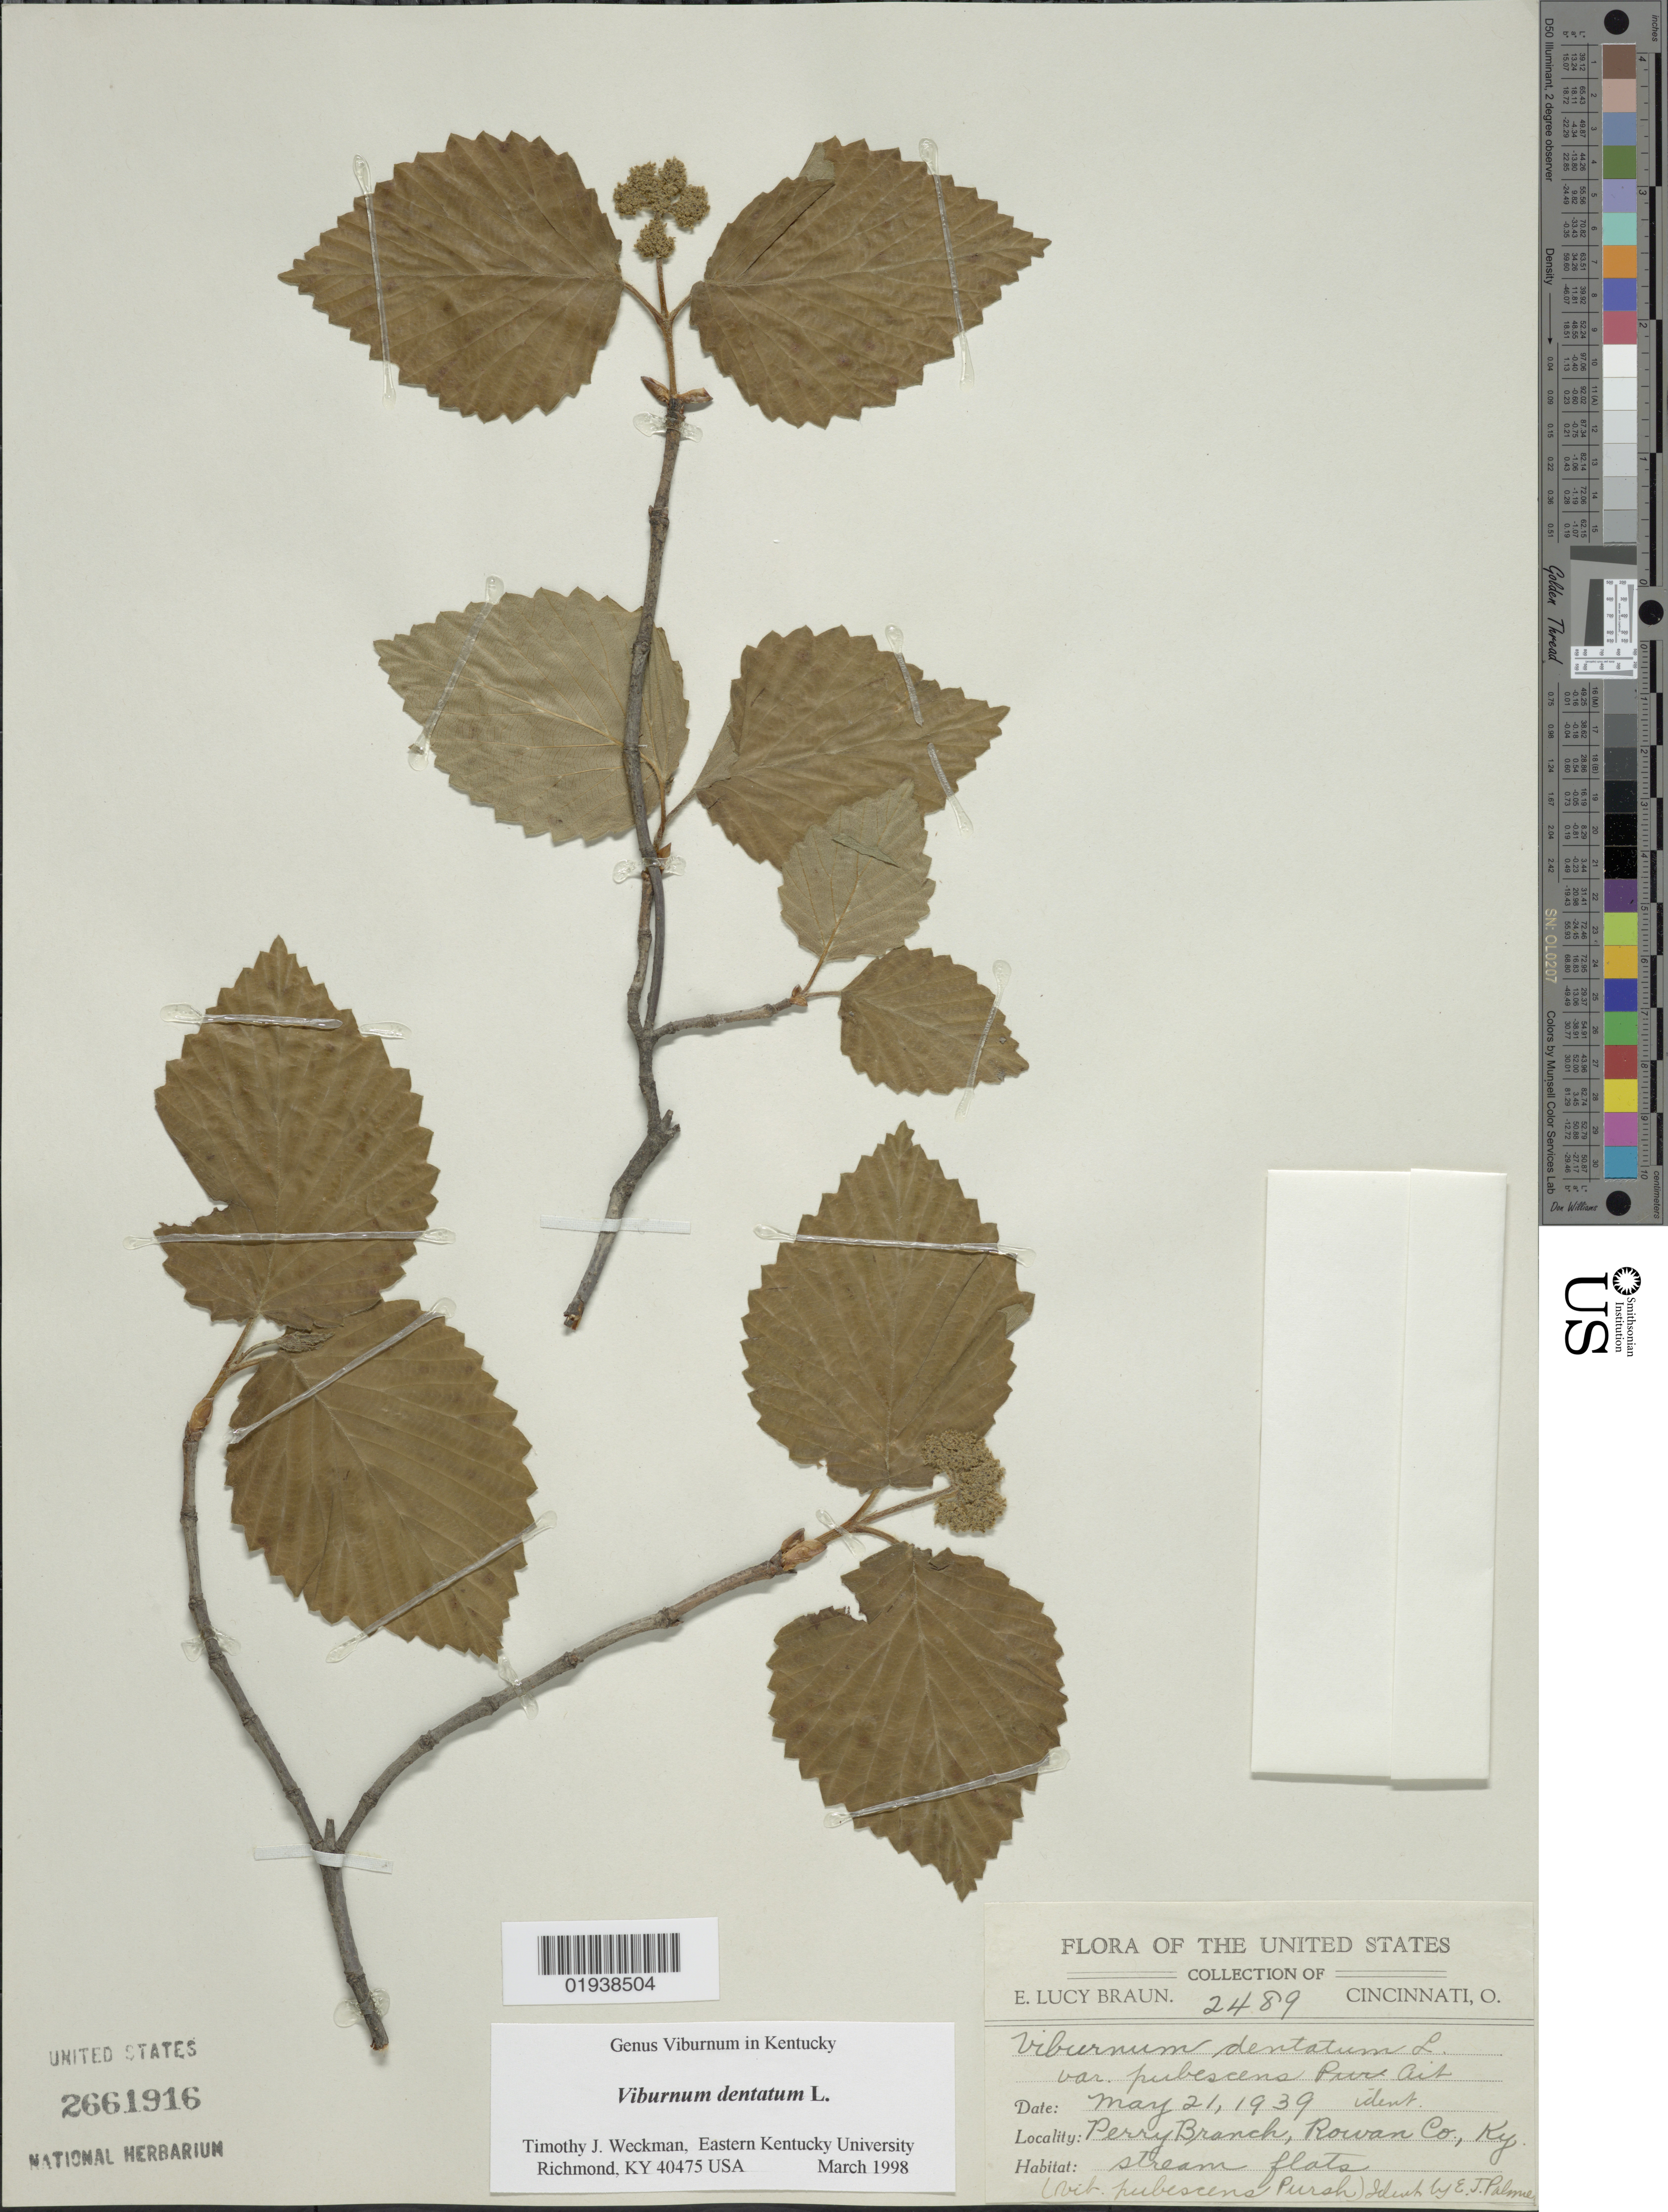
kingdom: Plantae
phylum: Tracheophyta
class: Magnoliopsida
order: Dipsacales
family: Viburnaceae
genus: Viburnum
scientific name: Viburnum dentatum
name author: L.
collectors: E. L. Braun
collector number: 2489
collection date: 1939-05-21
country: United States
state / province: Kentucky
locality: Perry Branch, Rowan Co., Ky.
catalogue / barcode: US 2661916